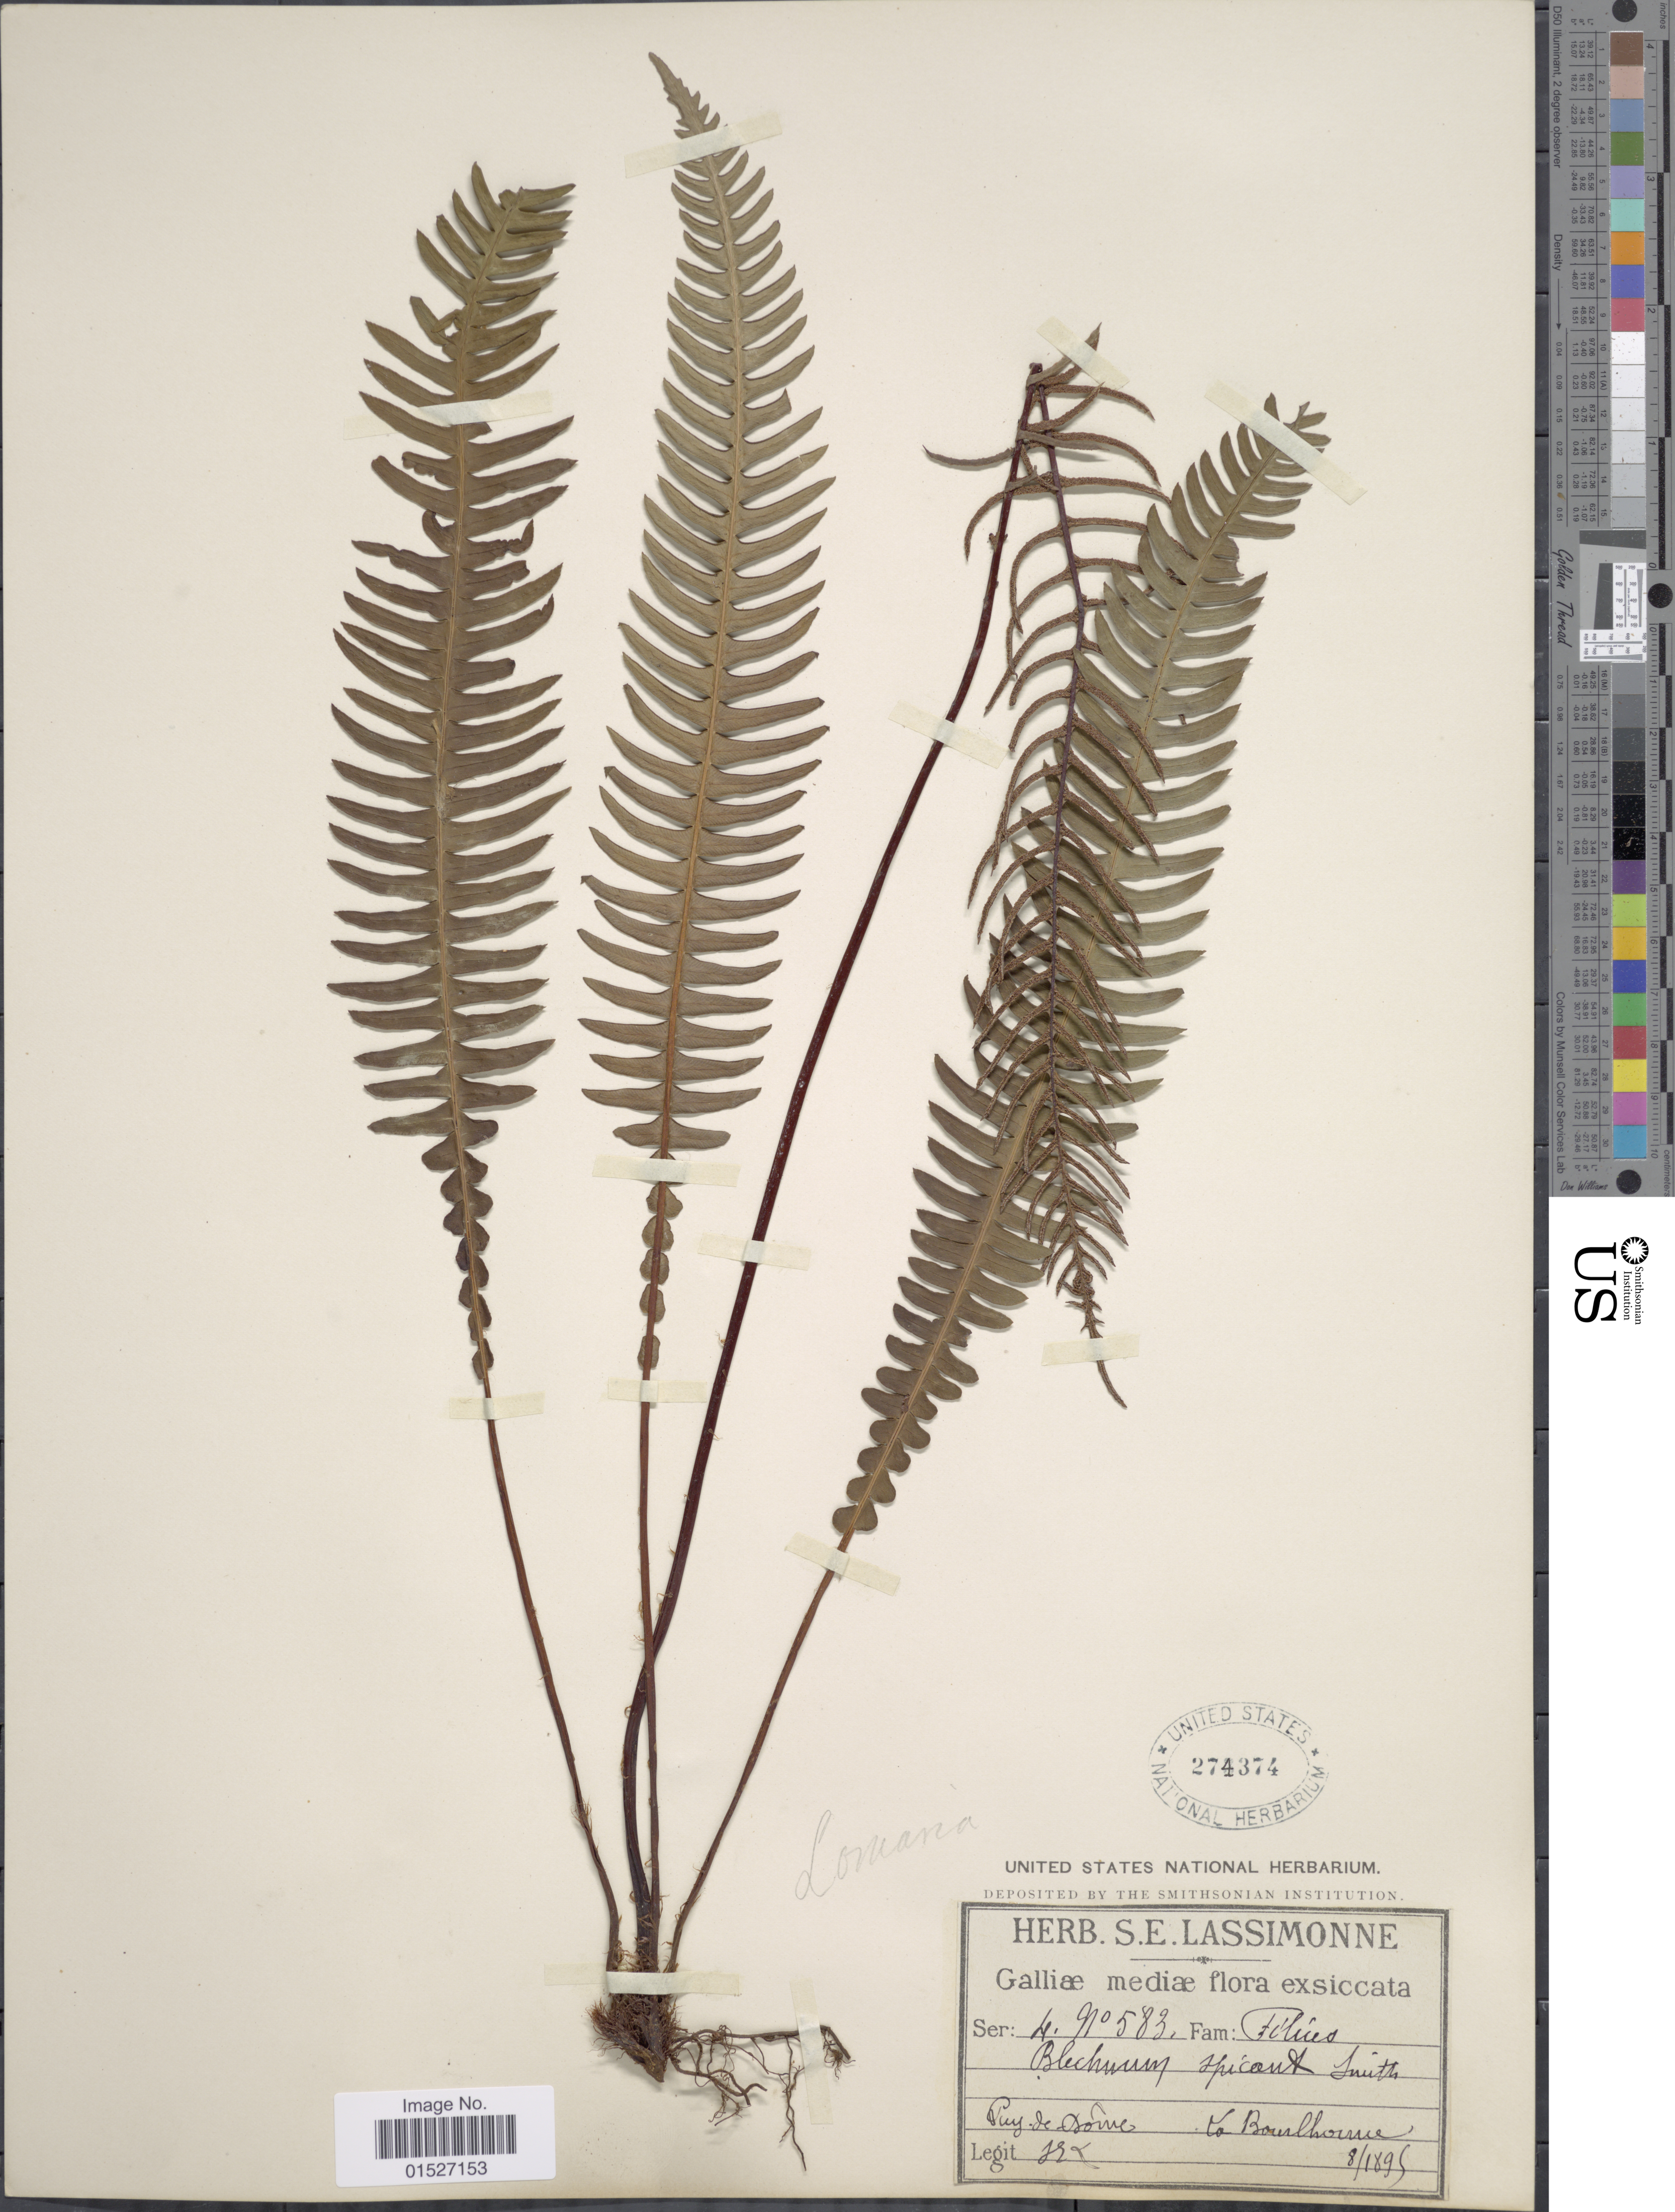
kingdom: Plantae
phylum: Tracheophyta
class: Polypodiopsida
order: Polypodiales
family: Blechnaceae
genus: Blechnum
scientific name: Blechnum spicant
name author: (L.) Sm.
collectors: S. Lassimonne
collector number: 583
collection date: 1895-08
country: France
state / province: Auvergne-Rhône-Alpes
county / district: Puy-de-Dôme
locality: Galliæ [France]. Puy-de-Dôme - La Bourlhonne.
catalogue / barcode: US 274374